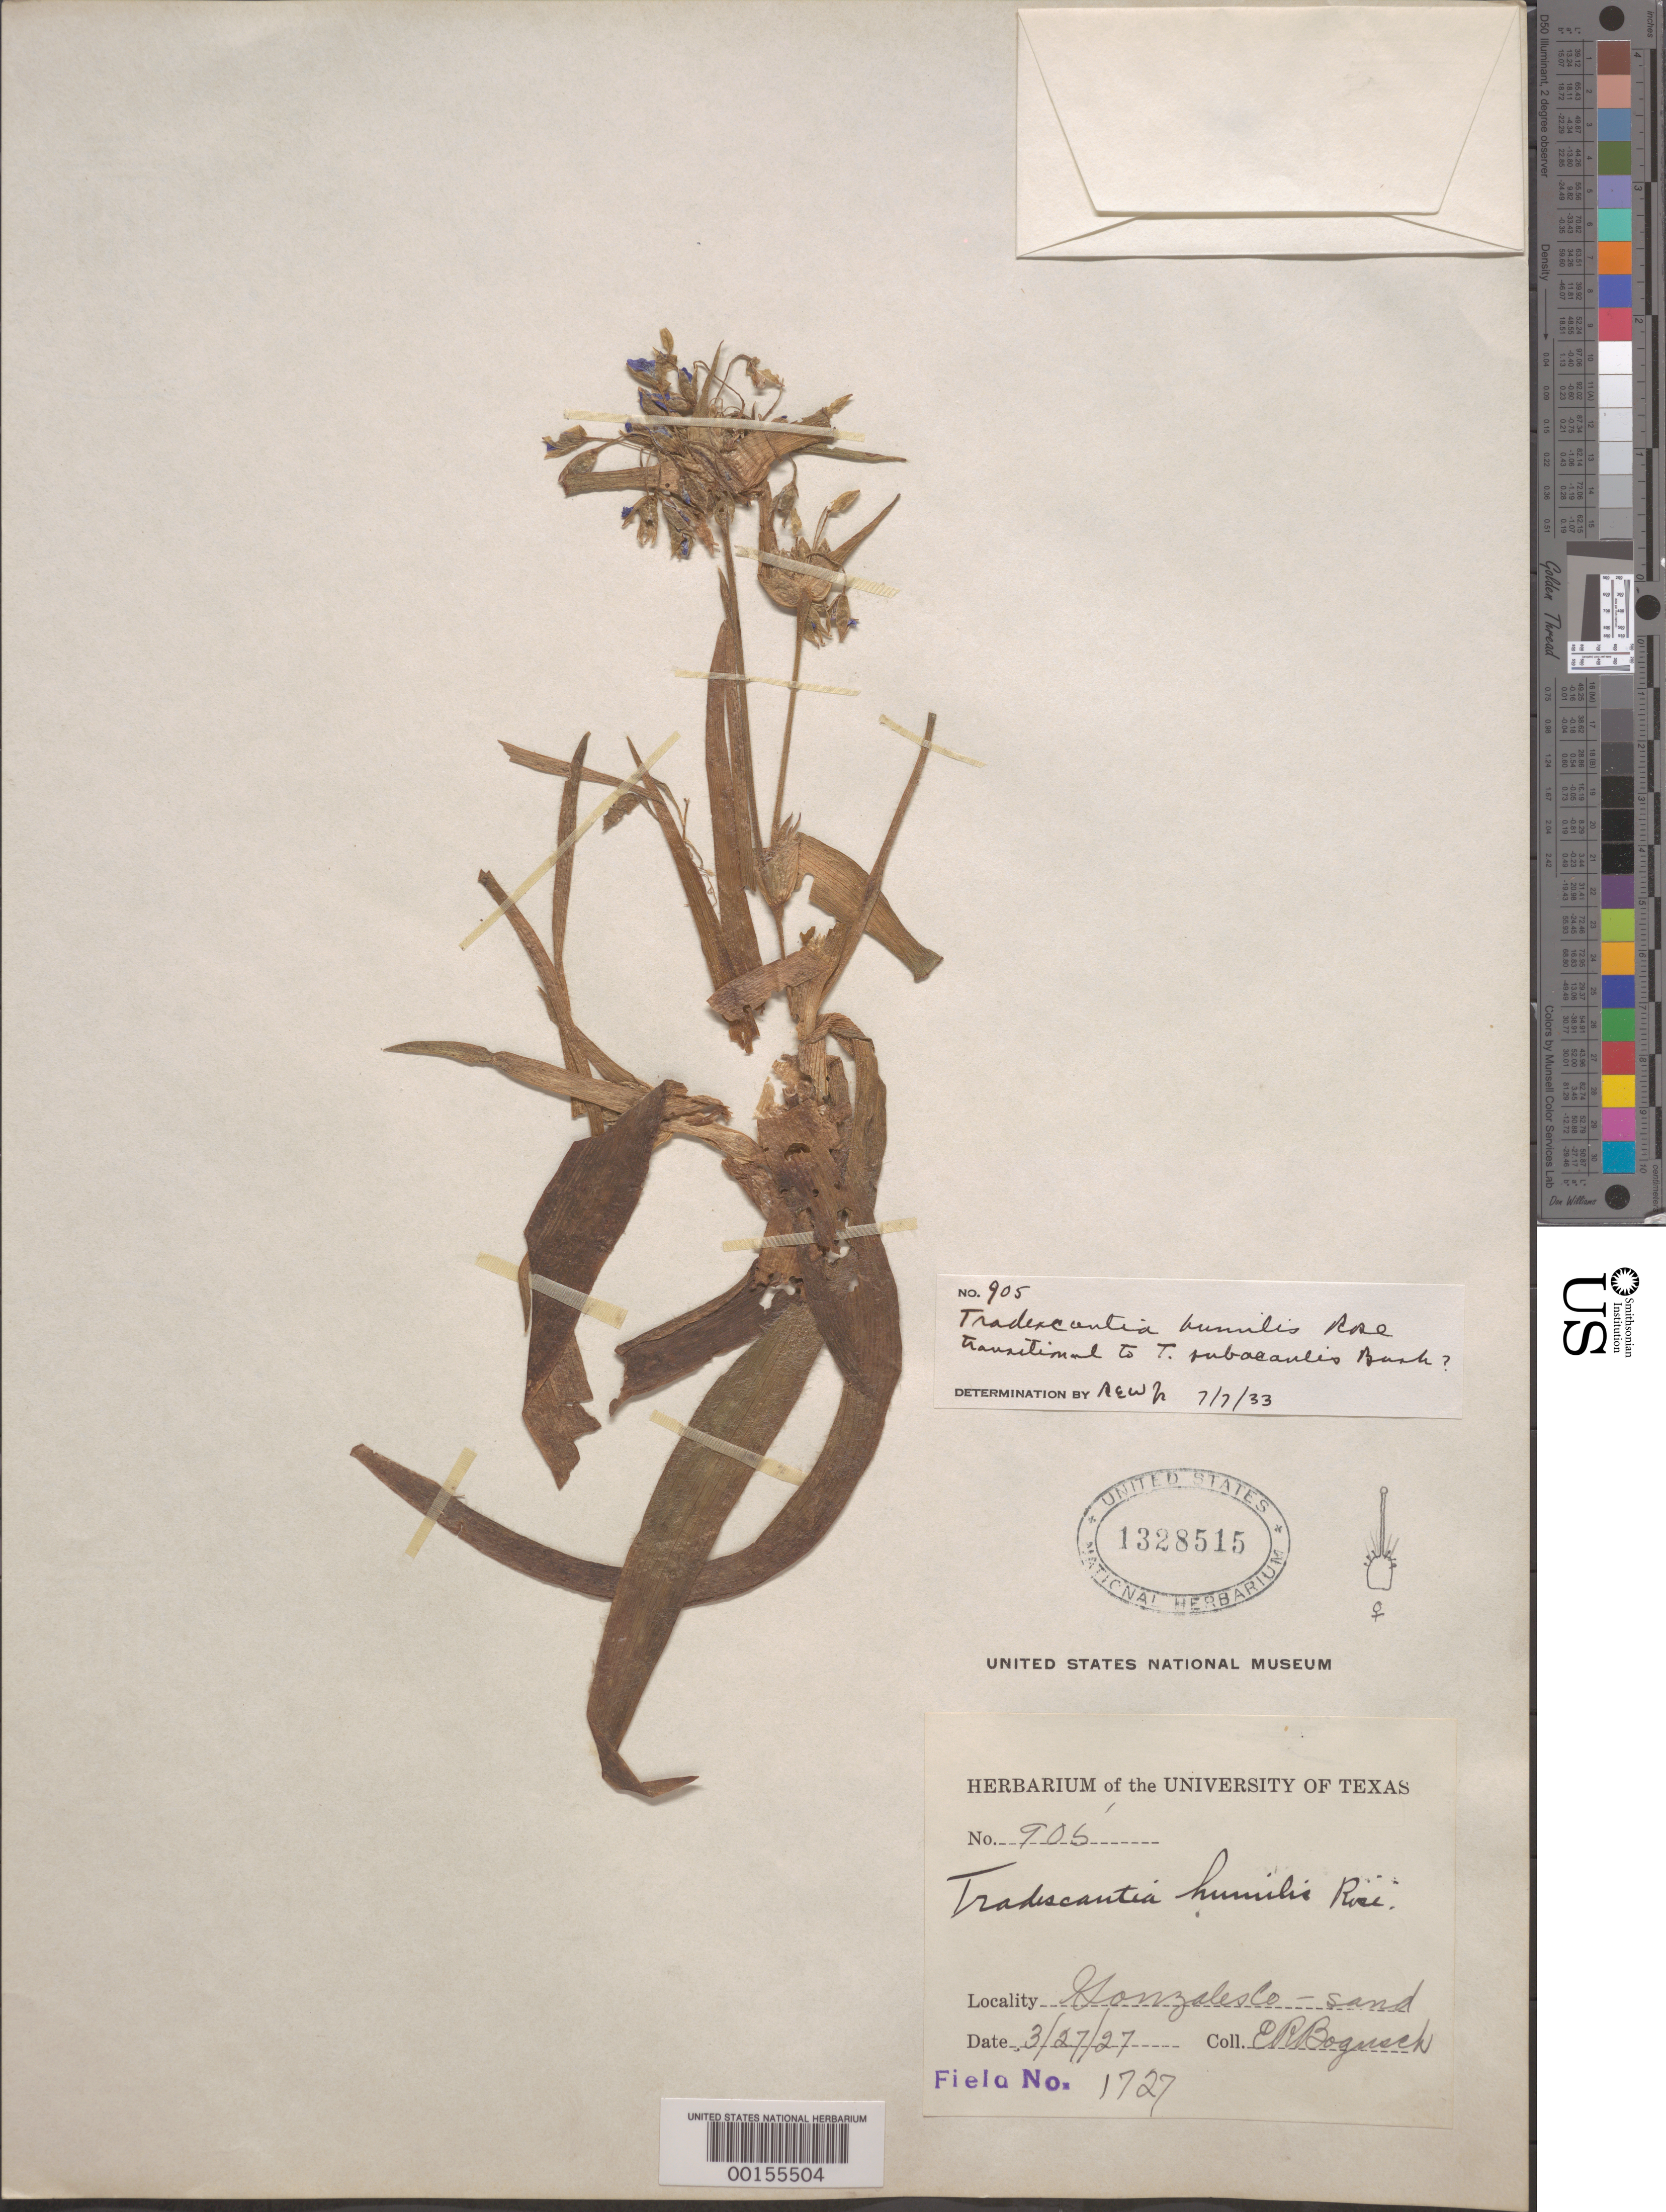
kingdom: Plantae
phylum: Tracheophyta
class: Liliopsida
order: Commelinales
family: Commelinaceae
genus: Tradescantia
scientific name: Tradescantia humilis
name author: Rose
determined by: Woodward, R. E.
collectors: E. Bogusch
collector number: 905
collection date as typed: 27 Mar 1927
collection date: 1927-03-27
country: United States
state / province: Texas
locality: Gonzaleslo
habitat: Sandy soil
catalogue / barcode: US 1328515